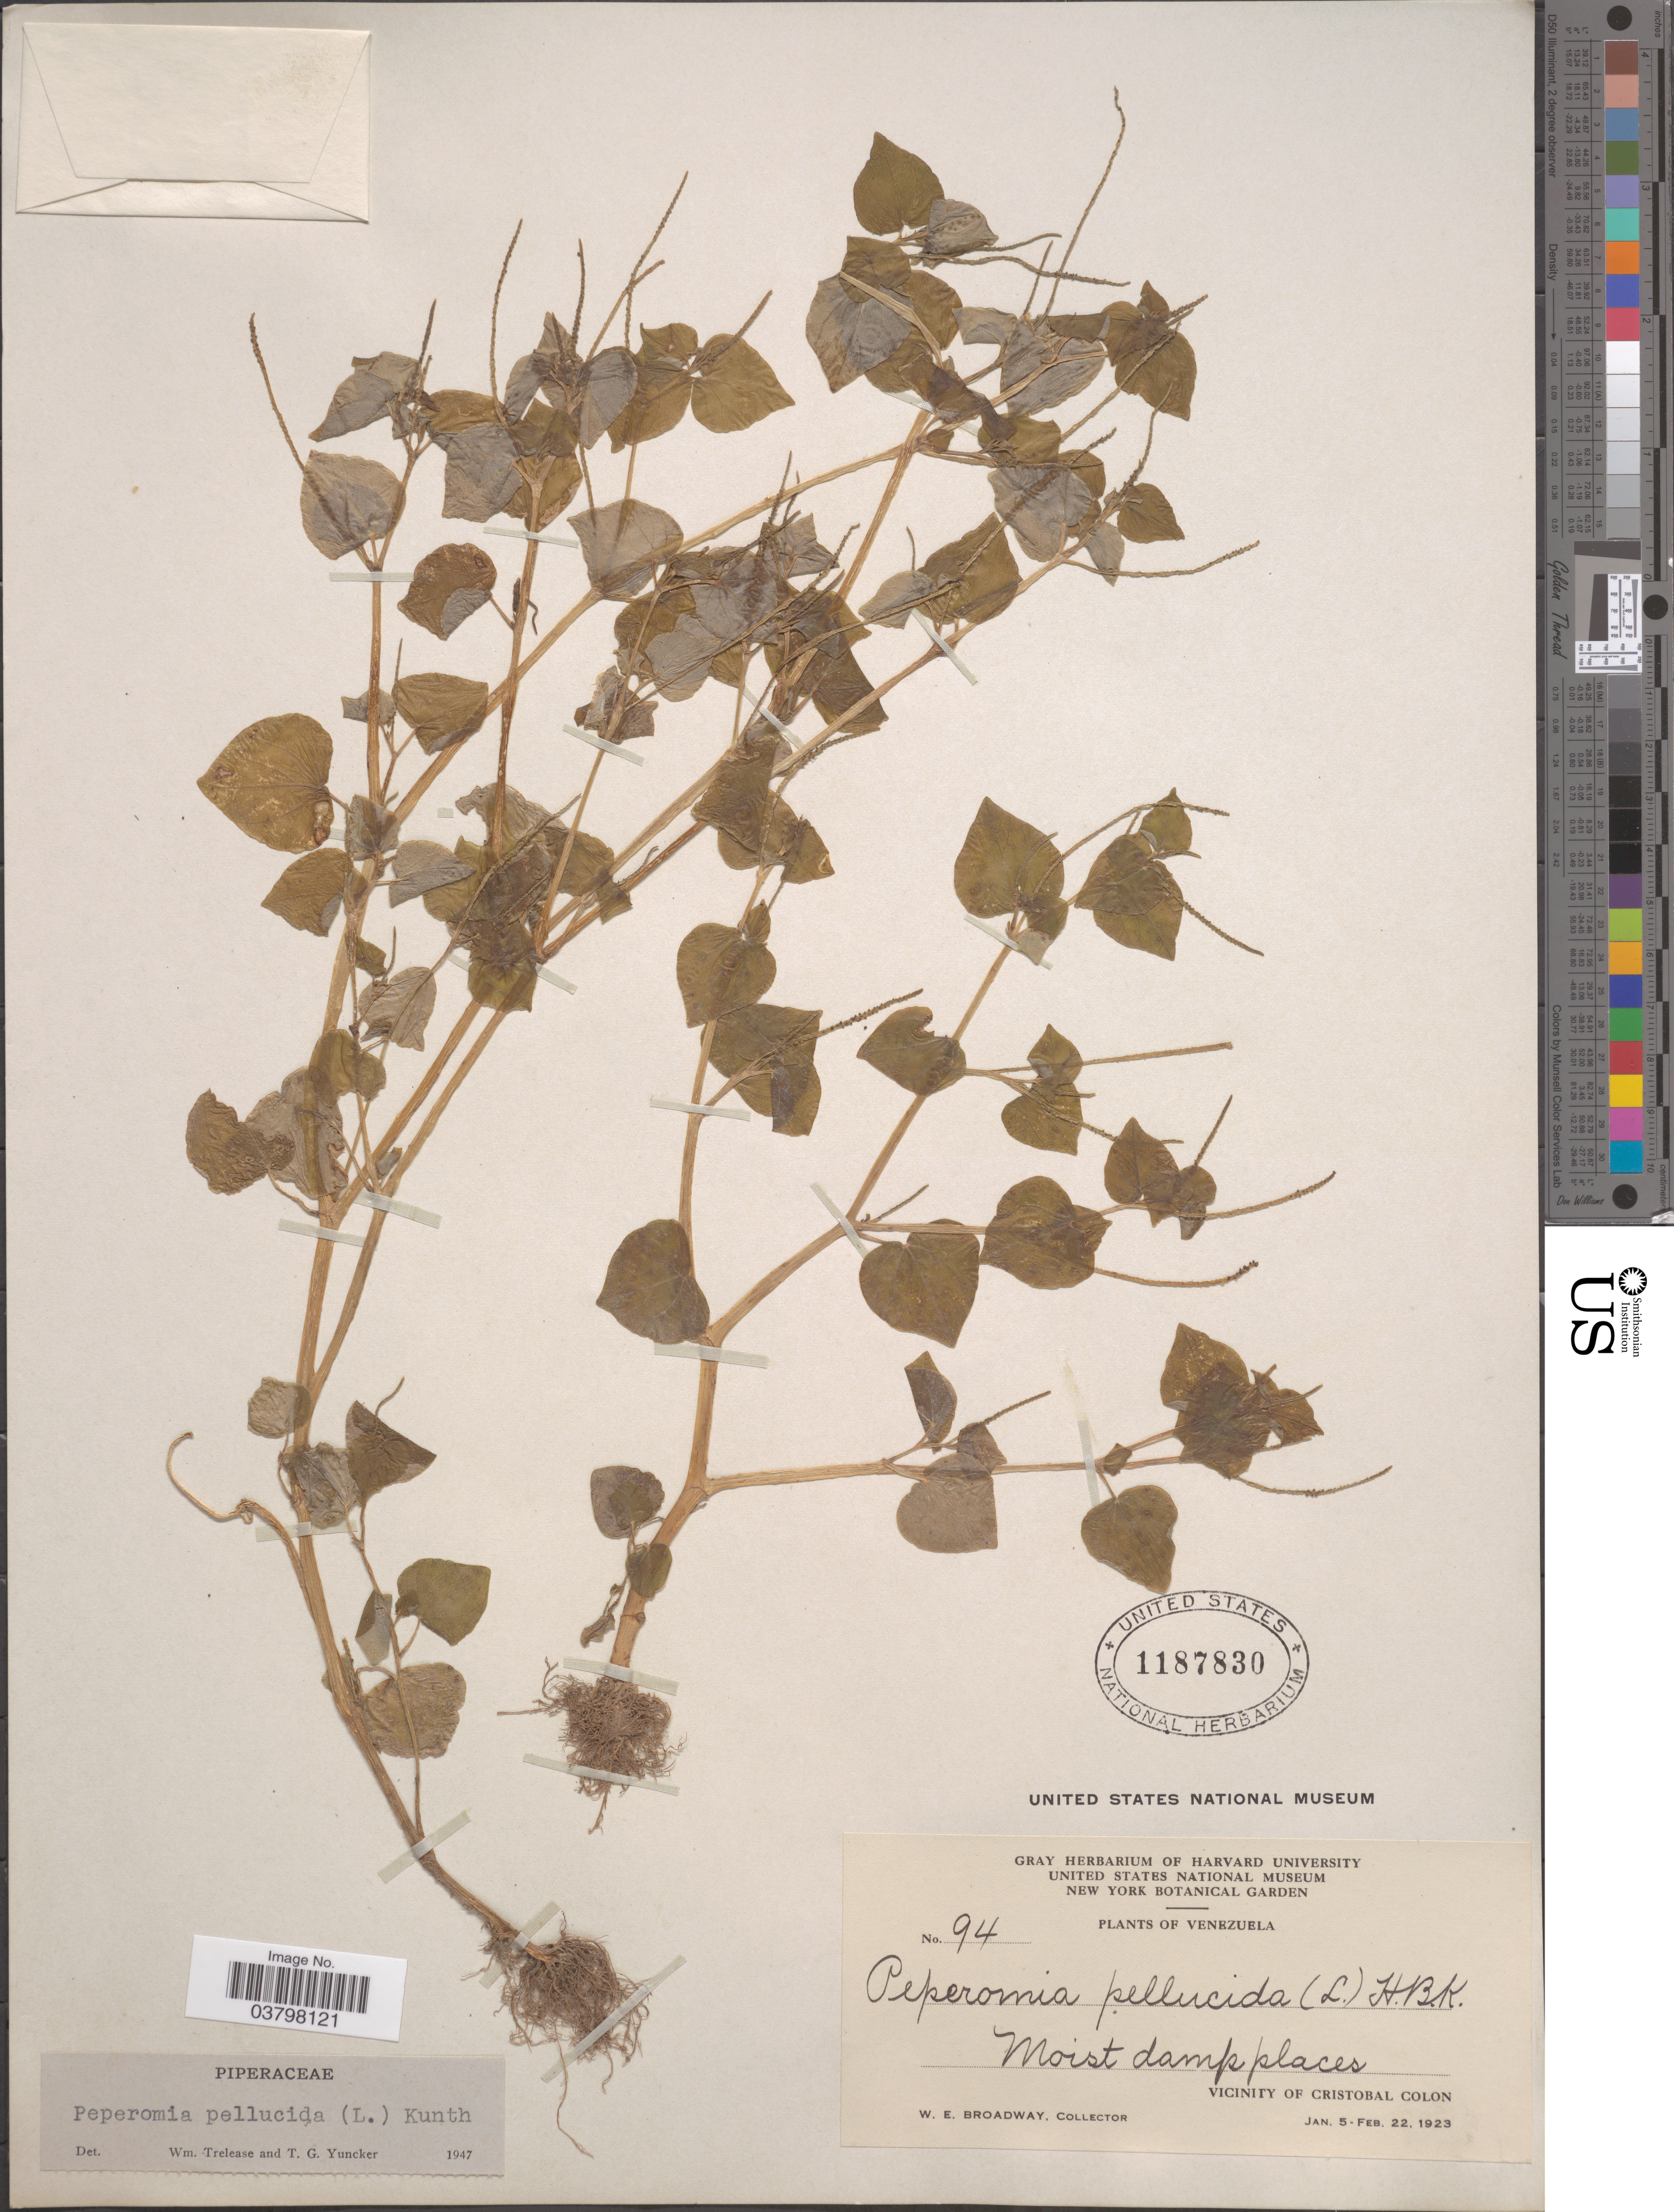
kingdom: Plantae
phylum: Tracheophyta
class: Magnoliopsida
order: Piperales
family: Piperaceae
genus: Peperomia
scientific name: Peperomia pellucida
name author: (L.) Kunth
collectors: W. E. Broadway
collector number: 94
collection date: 1923-01-05/1923-02-22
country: Venezuela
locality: Vicinity of Cristobal Colon.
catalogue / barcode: US 1187830